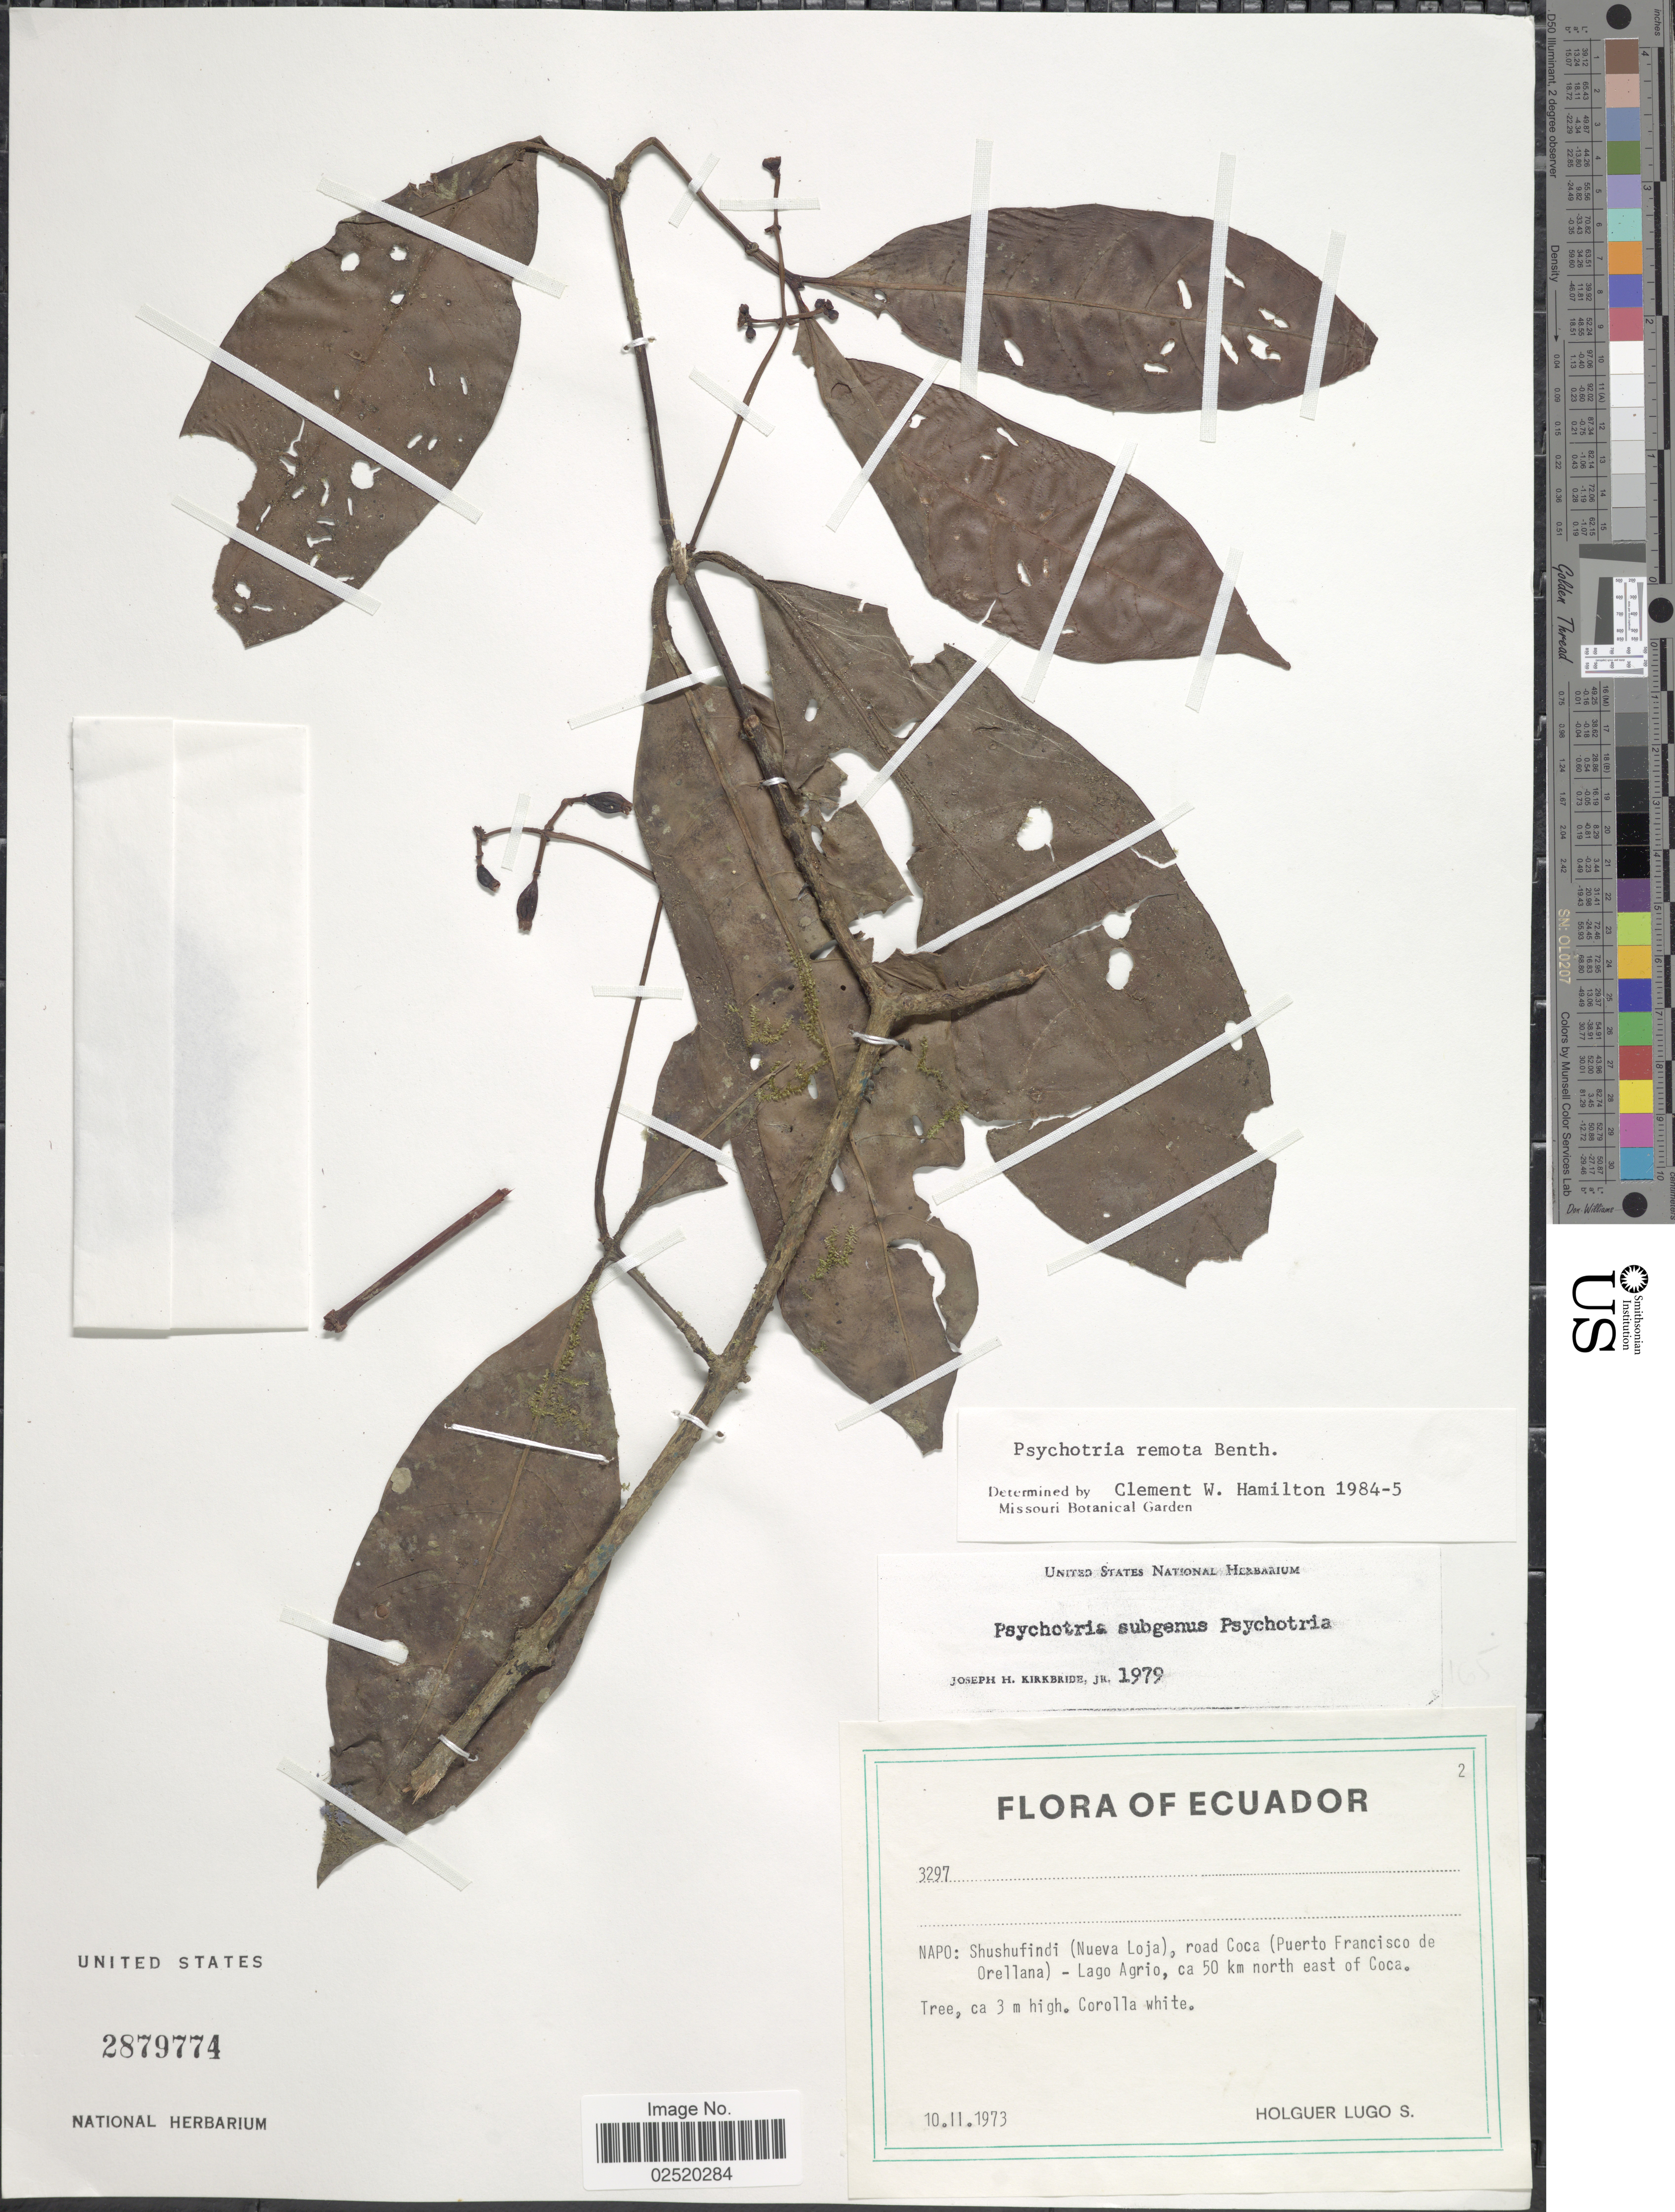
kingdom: Plantae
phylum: Tracheophyta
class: Magnoliopsida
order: Gentianales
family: Rubiaceae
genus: Psychotria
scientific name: Psychotria remota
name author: Benth.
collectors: H. Lugo S.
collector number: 3297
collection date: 1973-02-10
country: Ecuador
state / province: Napo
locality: Napo: Shushufindi (Nueva Loja) road Coca (Puerto Francisco de Orellana) Lago Agrio, 50 km north east of Coca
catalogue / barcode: US 2879774